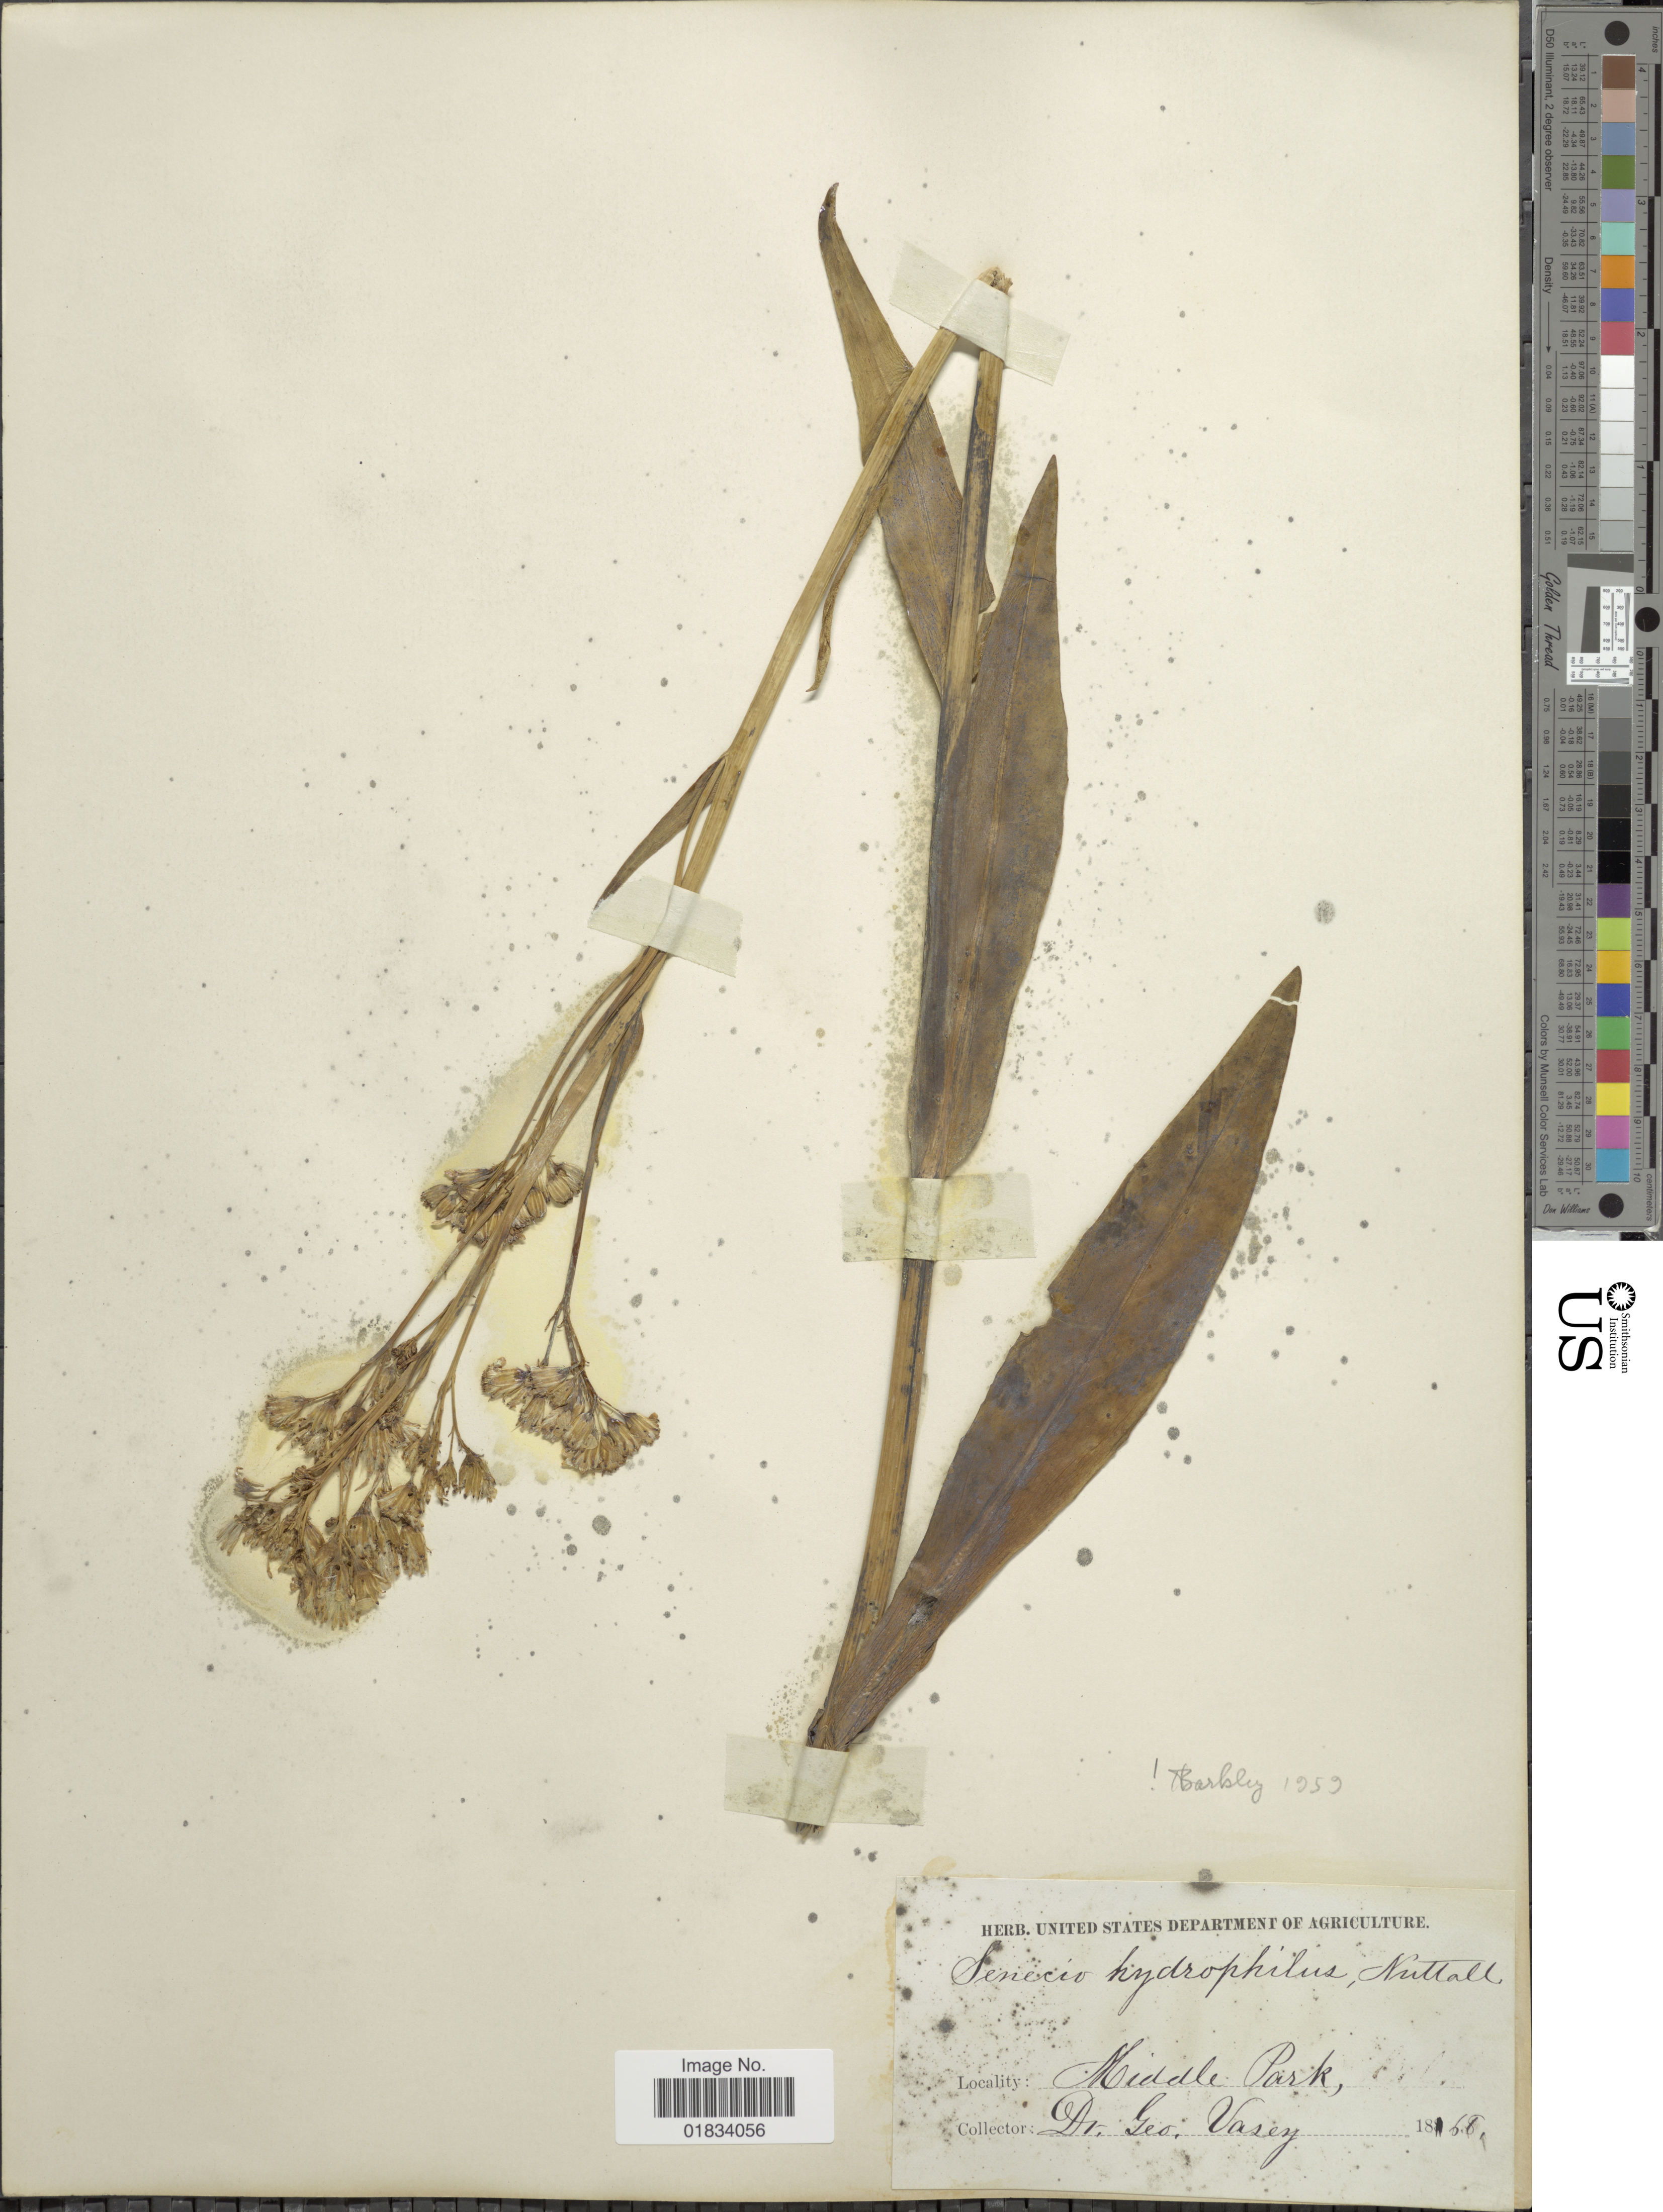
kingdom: Plantae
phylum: Tracheophyta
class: Magnoliopsida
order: Asterales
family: Asteraceae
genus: Senecio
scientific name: Senecio hydrophilus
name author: Nutt.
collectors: G. Vasey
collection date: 1868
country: United States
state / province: Colorado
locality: Middle Park